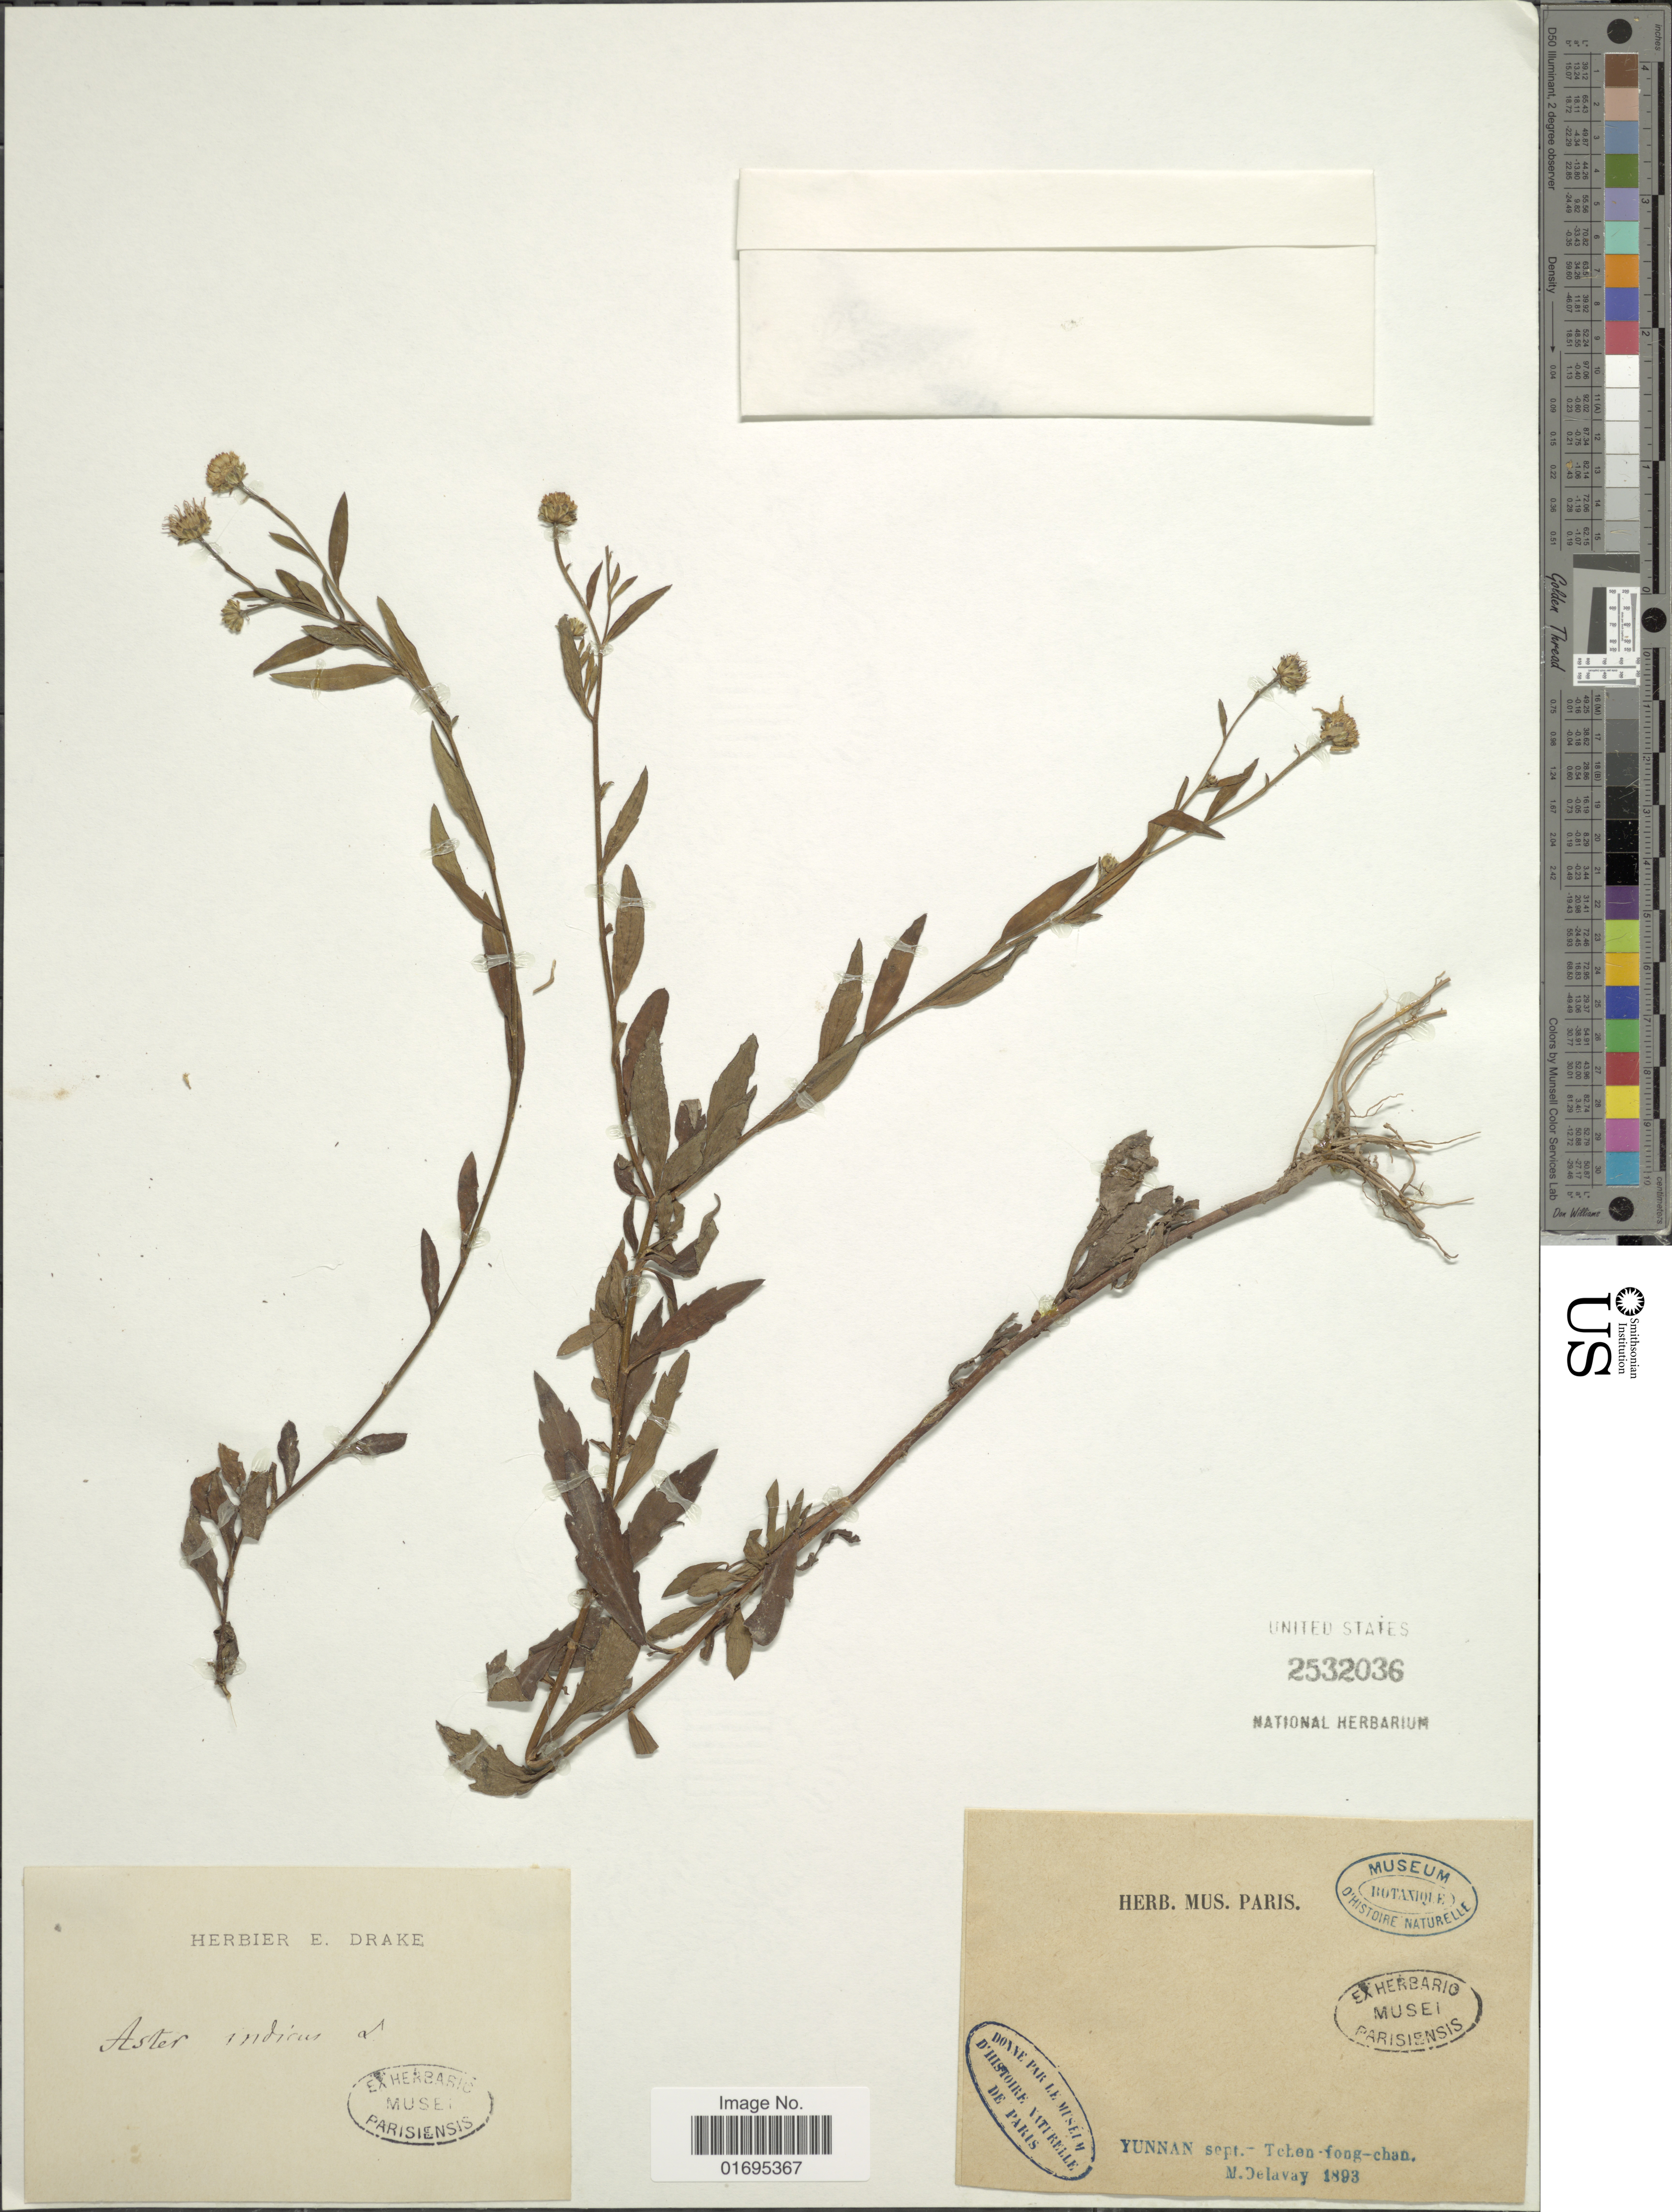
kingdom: Plantae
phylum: Tracheophyta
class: Magnoliopsida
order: Asterales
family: Asteraceae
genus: Kalimeris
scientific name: Kalimeris indica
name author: (L.) Sch. Bip.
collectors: M. Delavay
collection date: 1893-09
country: China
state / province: Yunnan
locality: Tehen-fong-cahn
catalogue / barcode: US 2532036